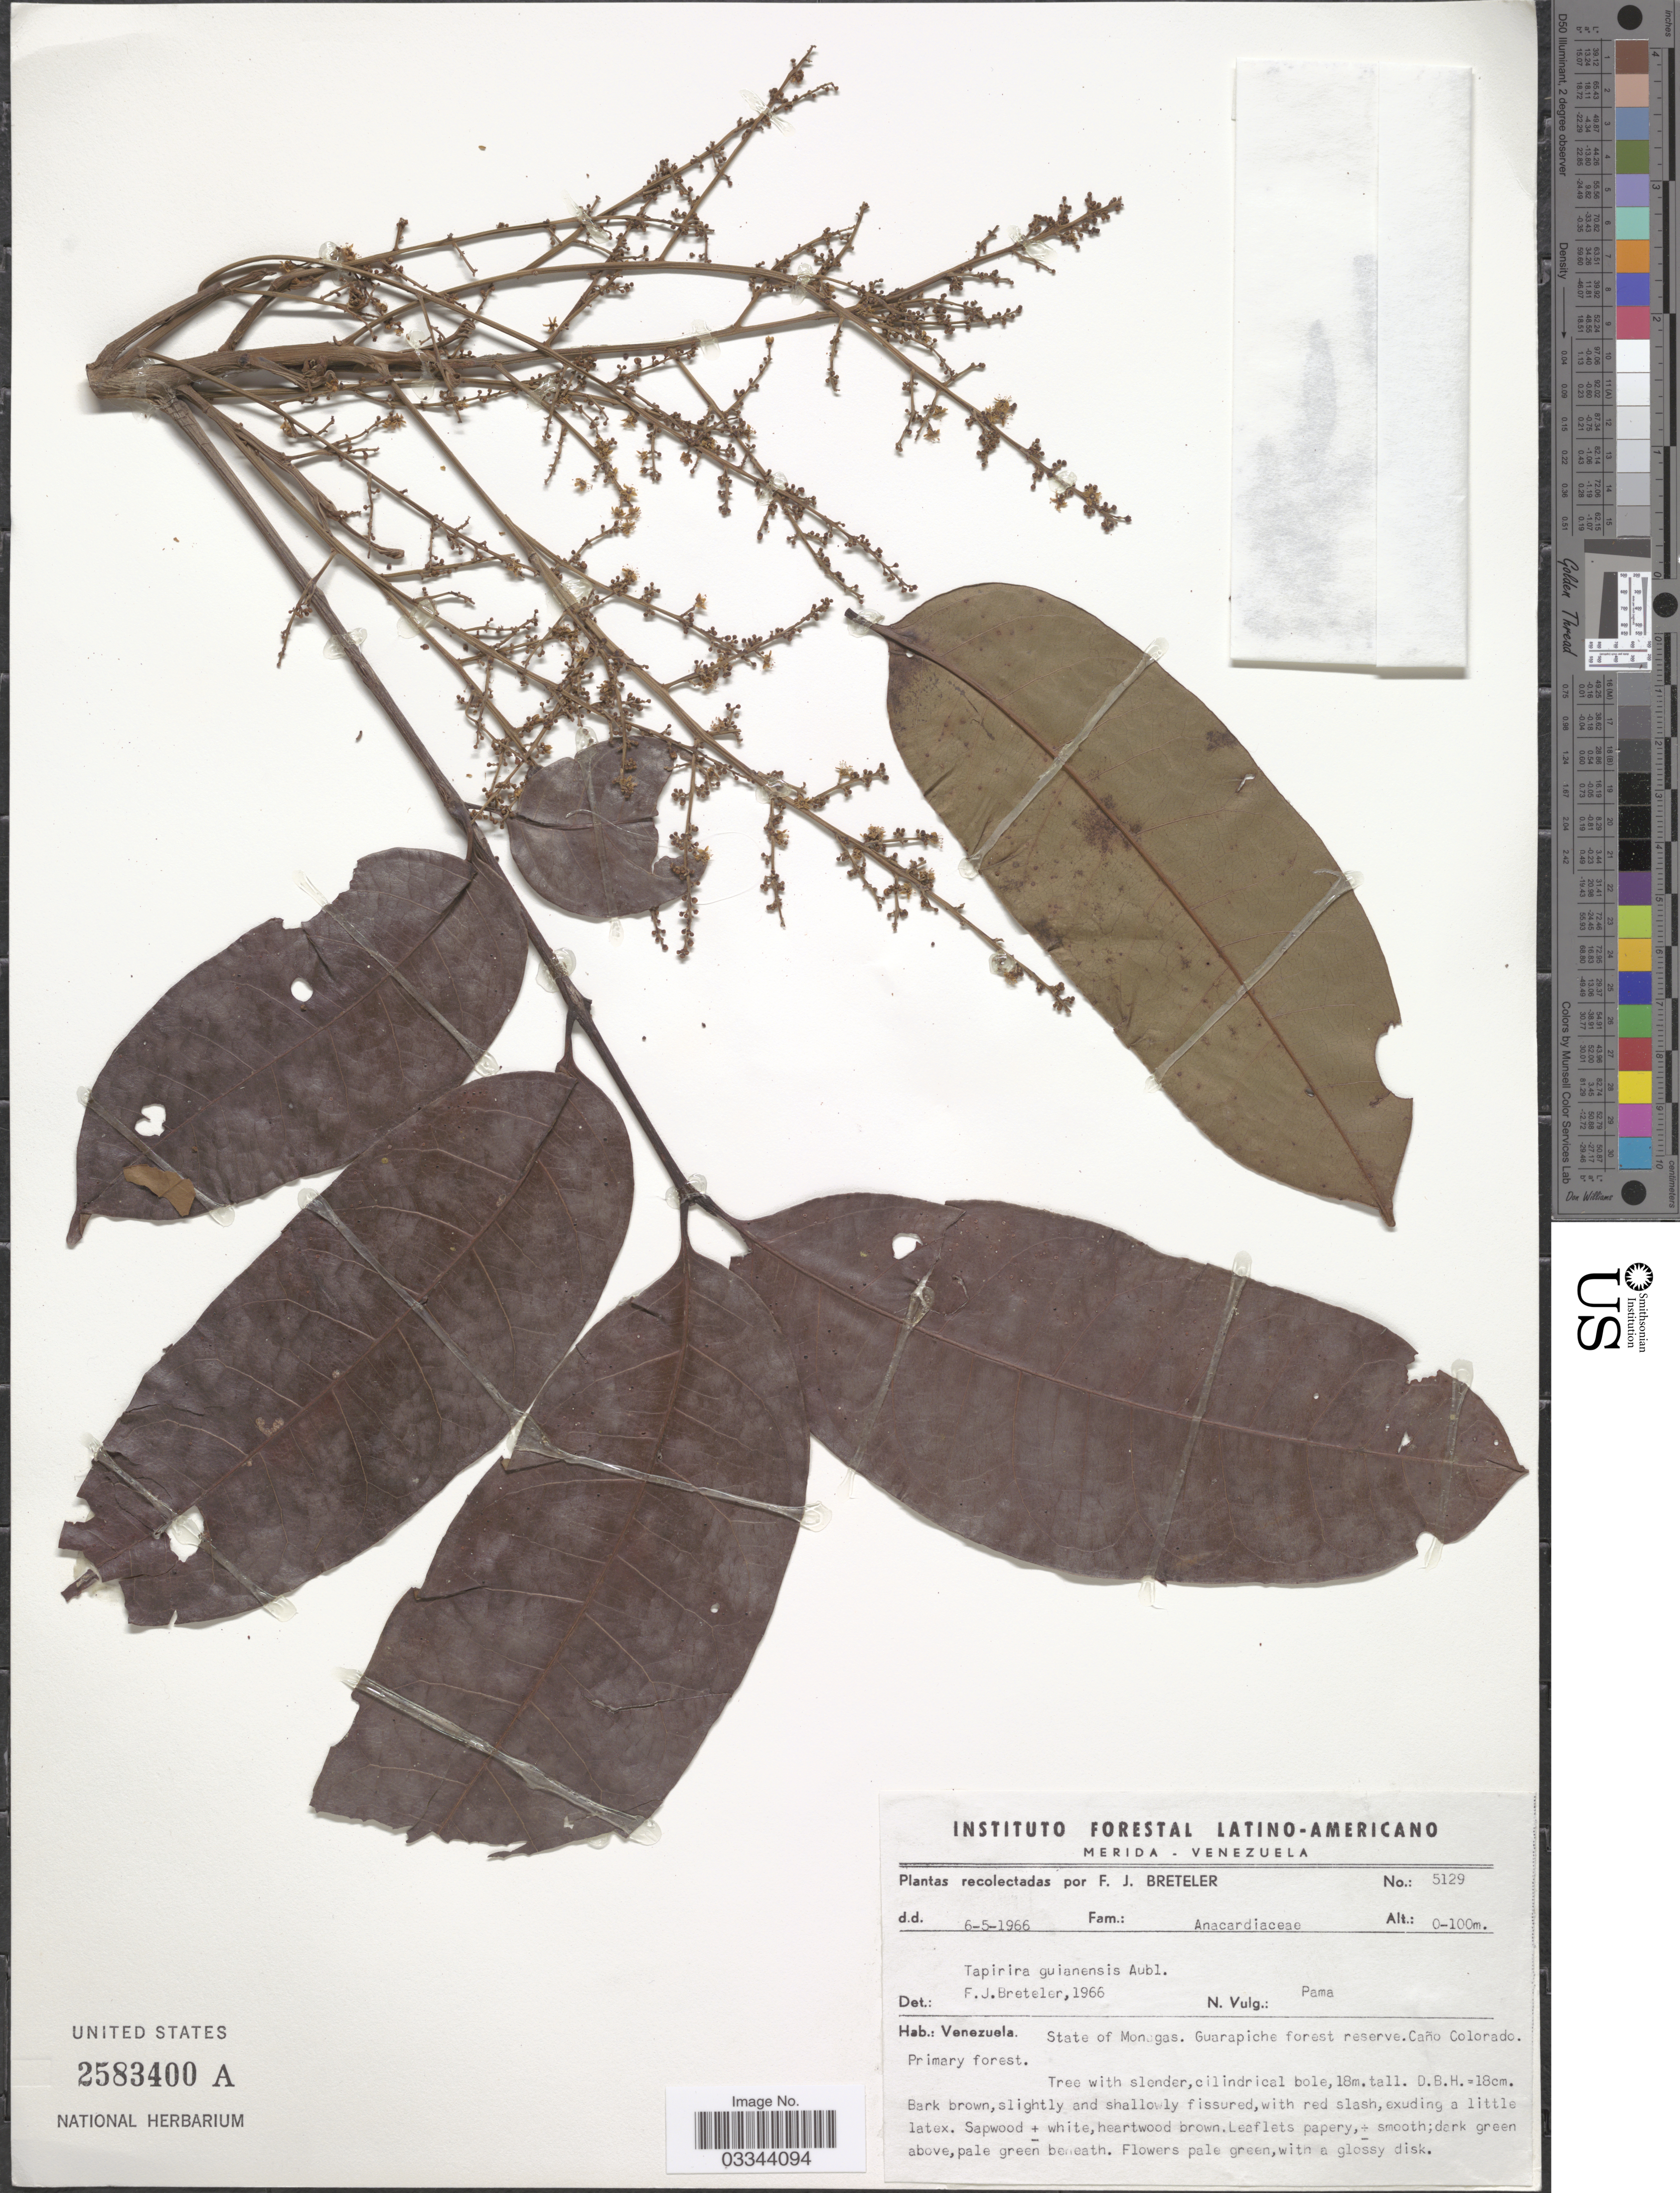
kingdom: Plantae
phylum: Tracheophyta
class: Magnoliopsida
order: Sapindales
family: Anacardiaceae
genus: Tapirira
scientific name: Tapirira guianensis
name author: Aubl.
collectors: F. J. Breteler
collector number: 5129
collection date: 1966-05-06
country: Venezuela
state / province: Monagas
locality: Guarapiche forest reserve. Caño Colorado.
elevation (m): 0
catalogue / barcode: US 2583400A